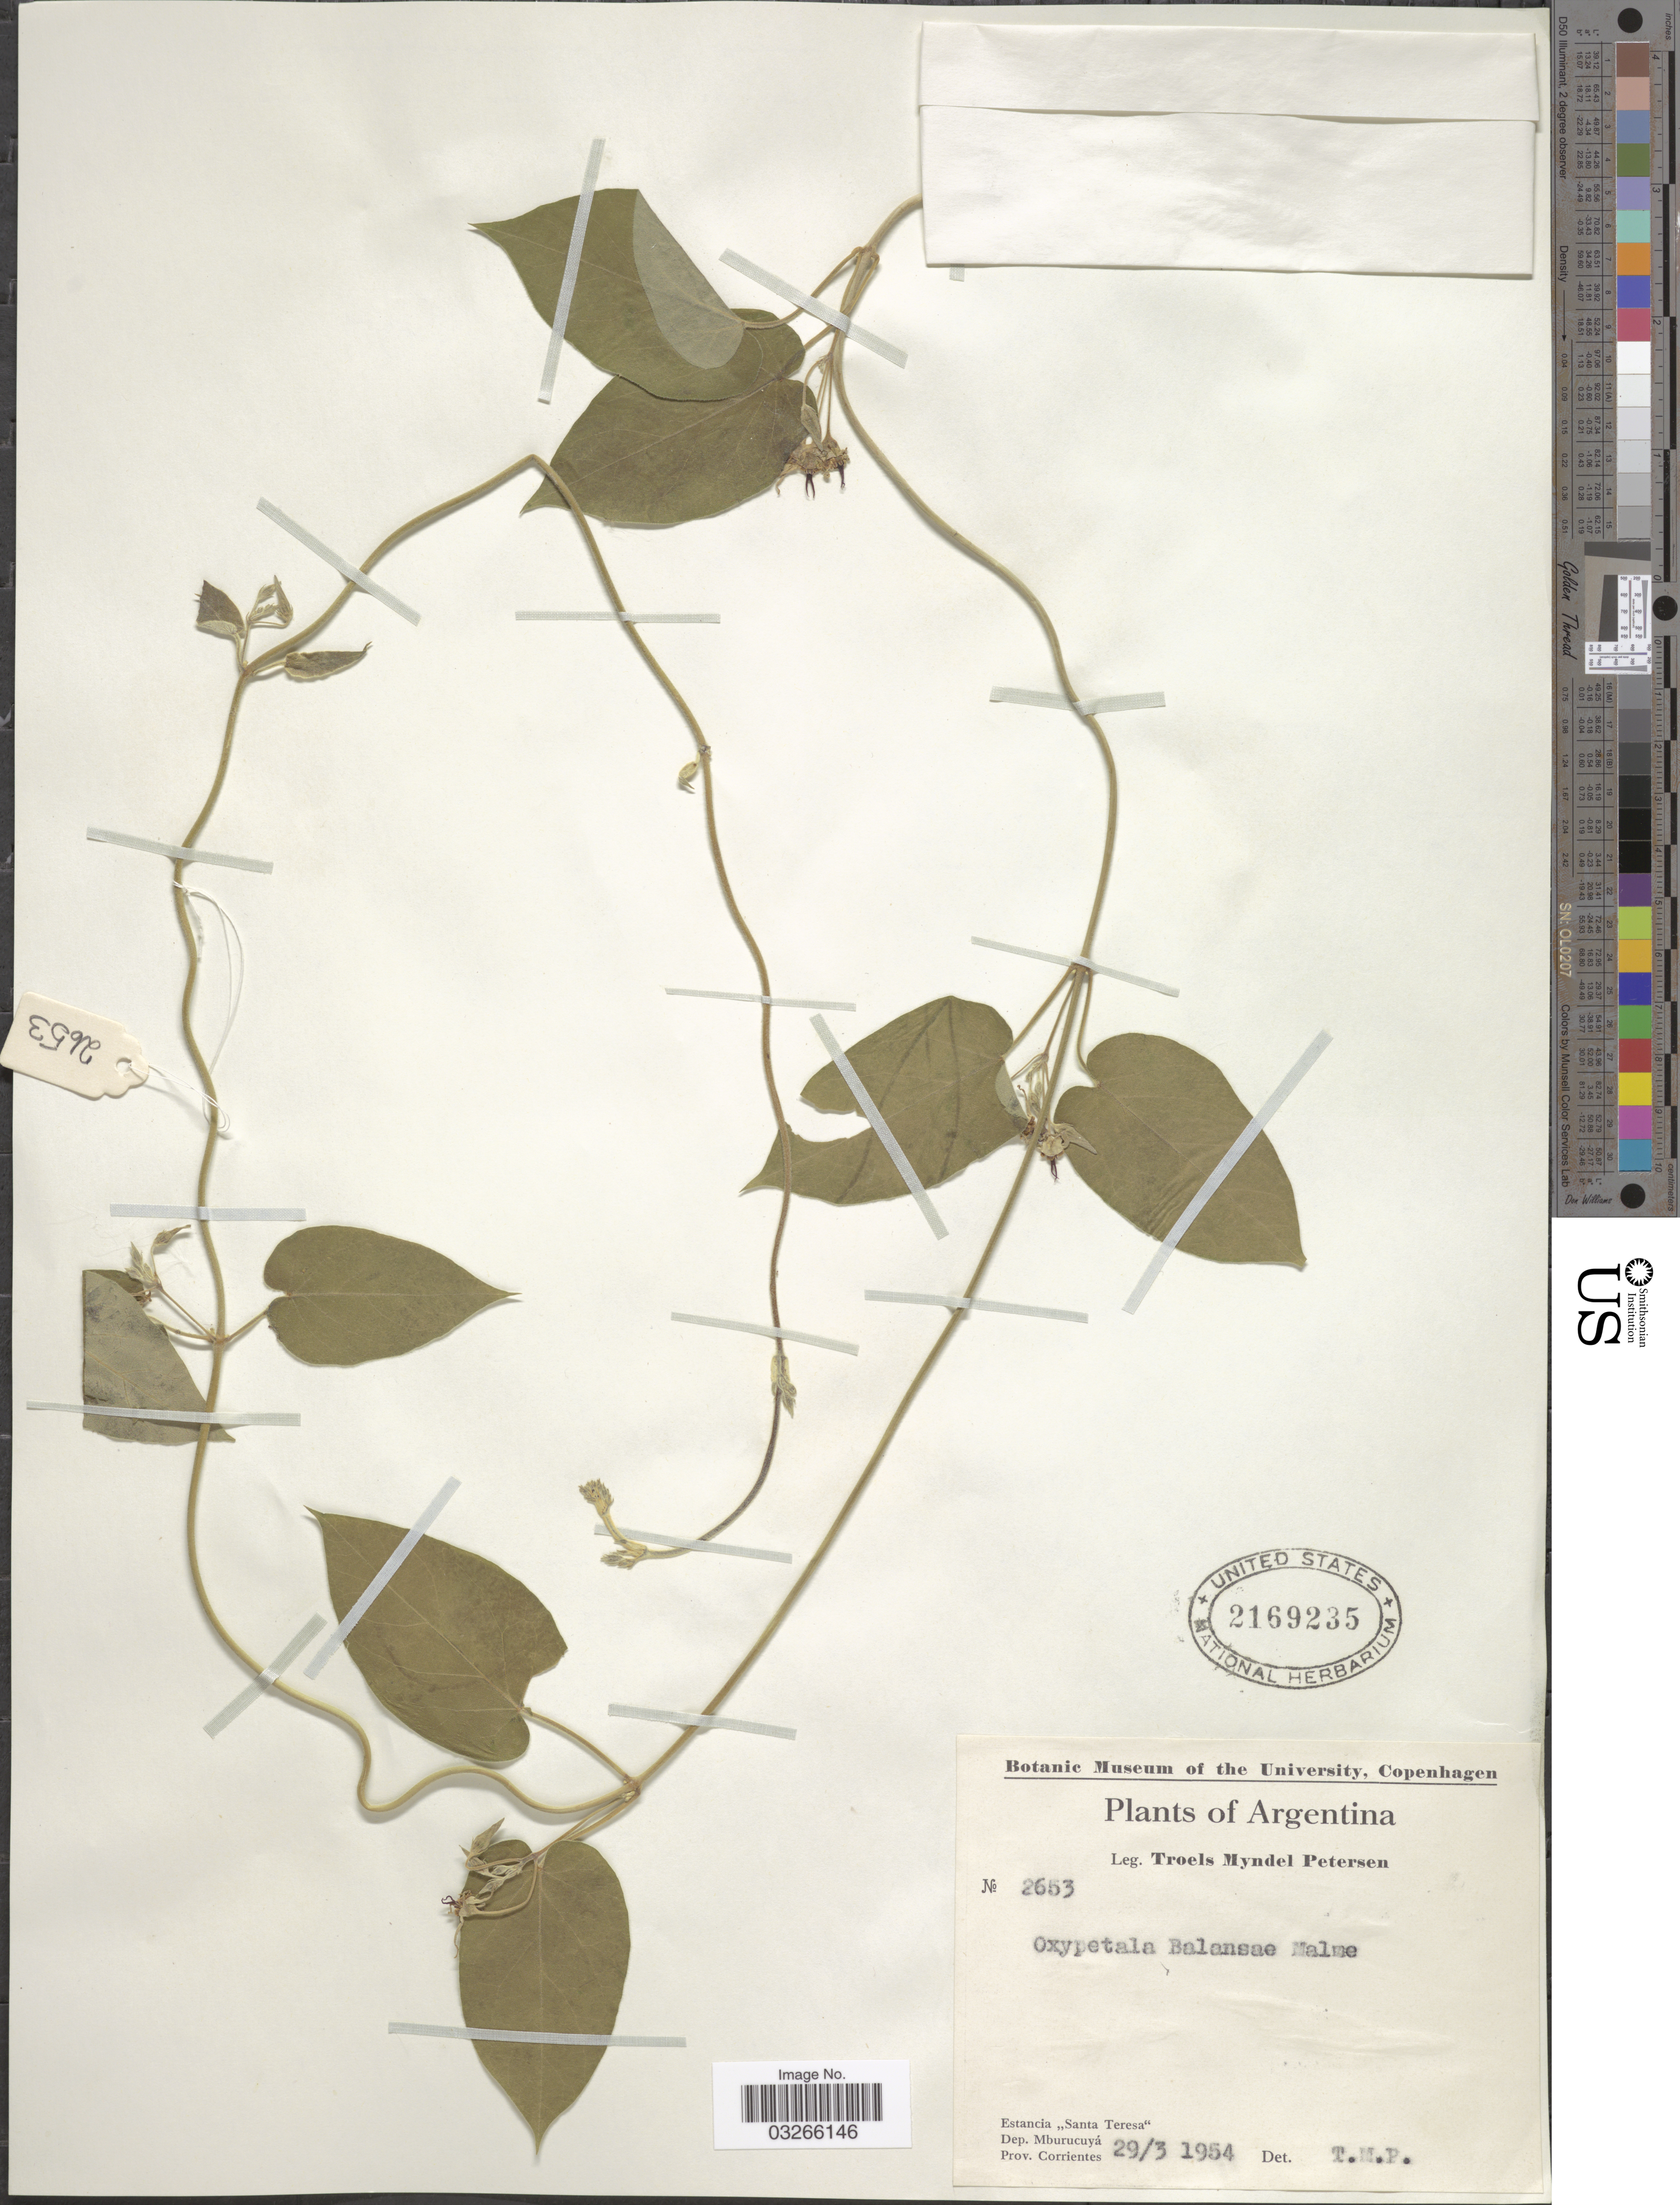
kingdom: Plantae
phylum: Tracheophyta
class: Magnoliopsida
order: Gentianales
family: Apocynaceae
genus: Oxypetalum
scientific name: Oxypetalum balansae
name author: Malme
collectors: T. M. Petersen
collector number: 2653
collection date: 1954-03-29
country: Argentina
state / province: Corrientes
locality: Estancia "Santa Teresa", Dep. Mburucuyá.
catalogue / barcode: US 2169235